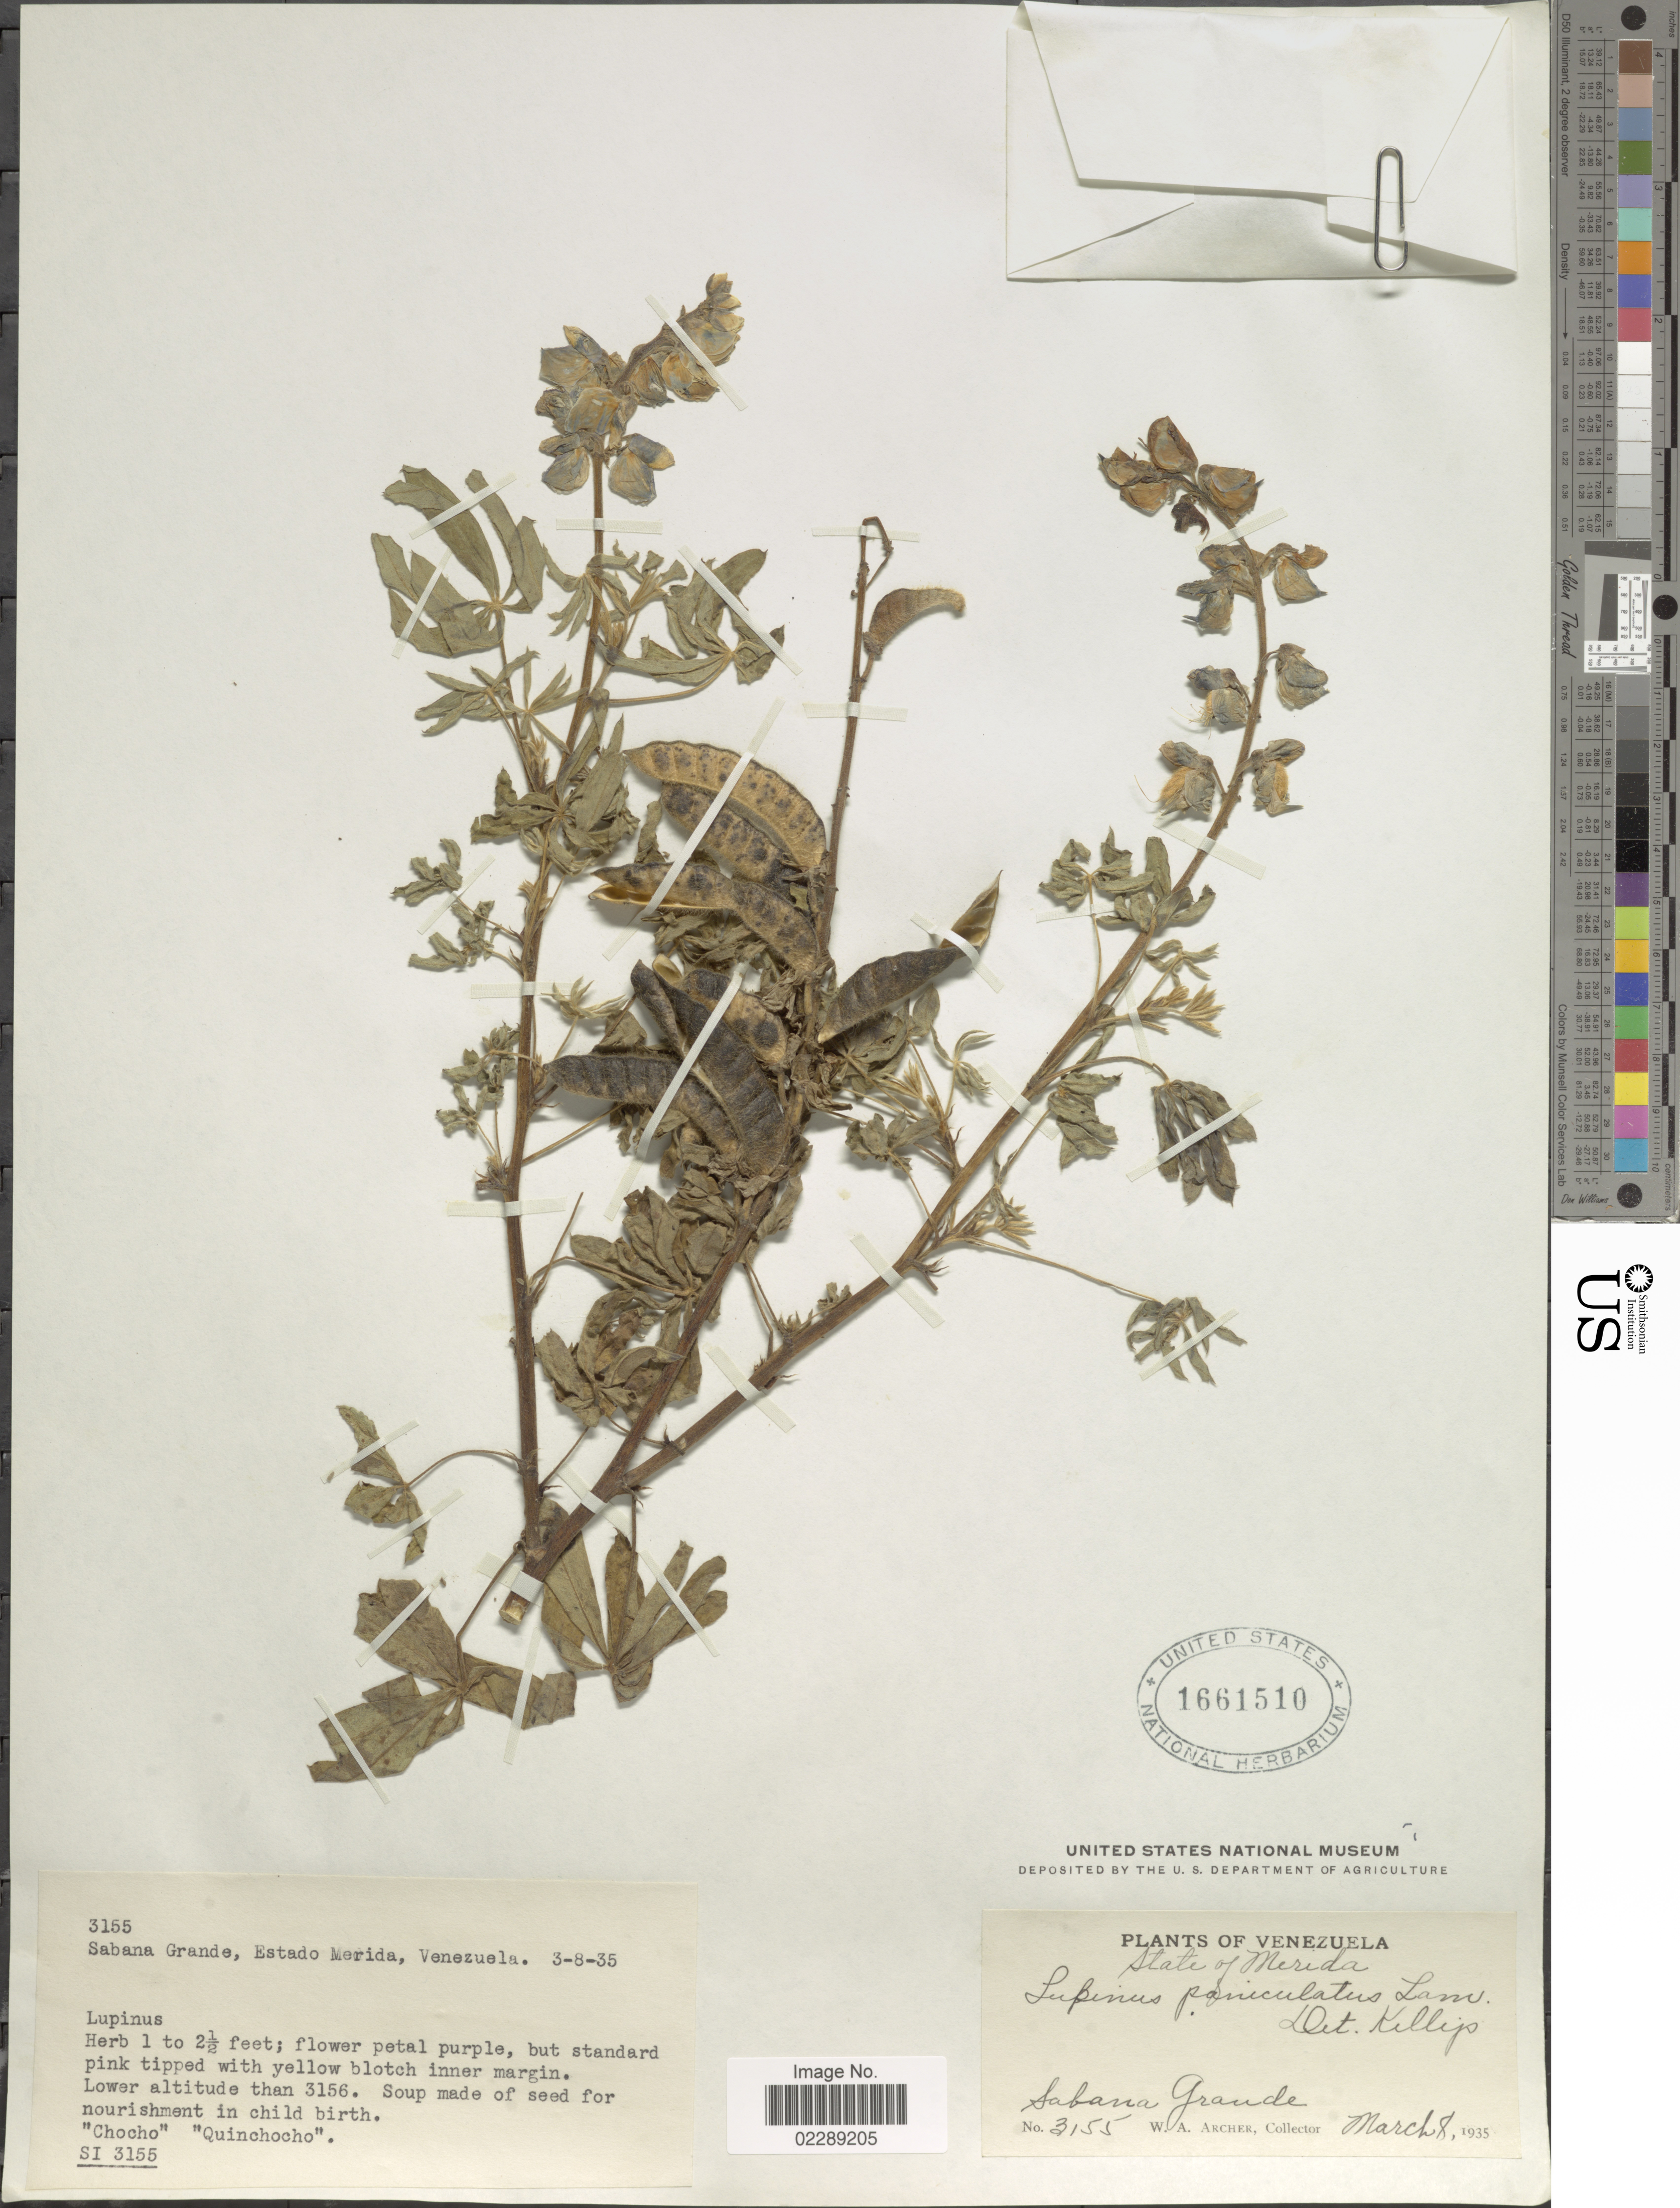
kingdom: Plantae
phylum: Tracheophyta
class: Magnoliopsida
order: Fabales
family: Fabaceae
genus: Lupinus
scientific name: Lupinus paniculatus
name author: Desr.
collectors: W. A. Archer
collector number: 3155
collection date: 1935-03-08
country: Venezuela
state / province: Mérida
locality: State of Merida. Sabana Grande.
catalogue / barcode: US 1661510